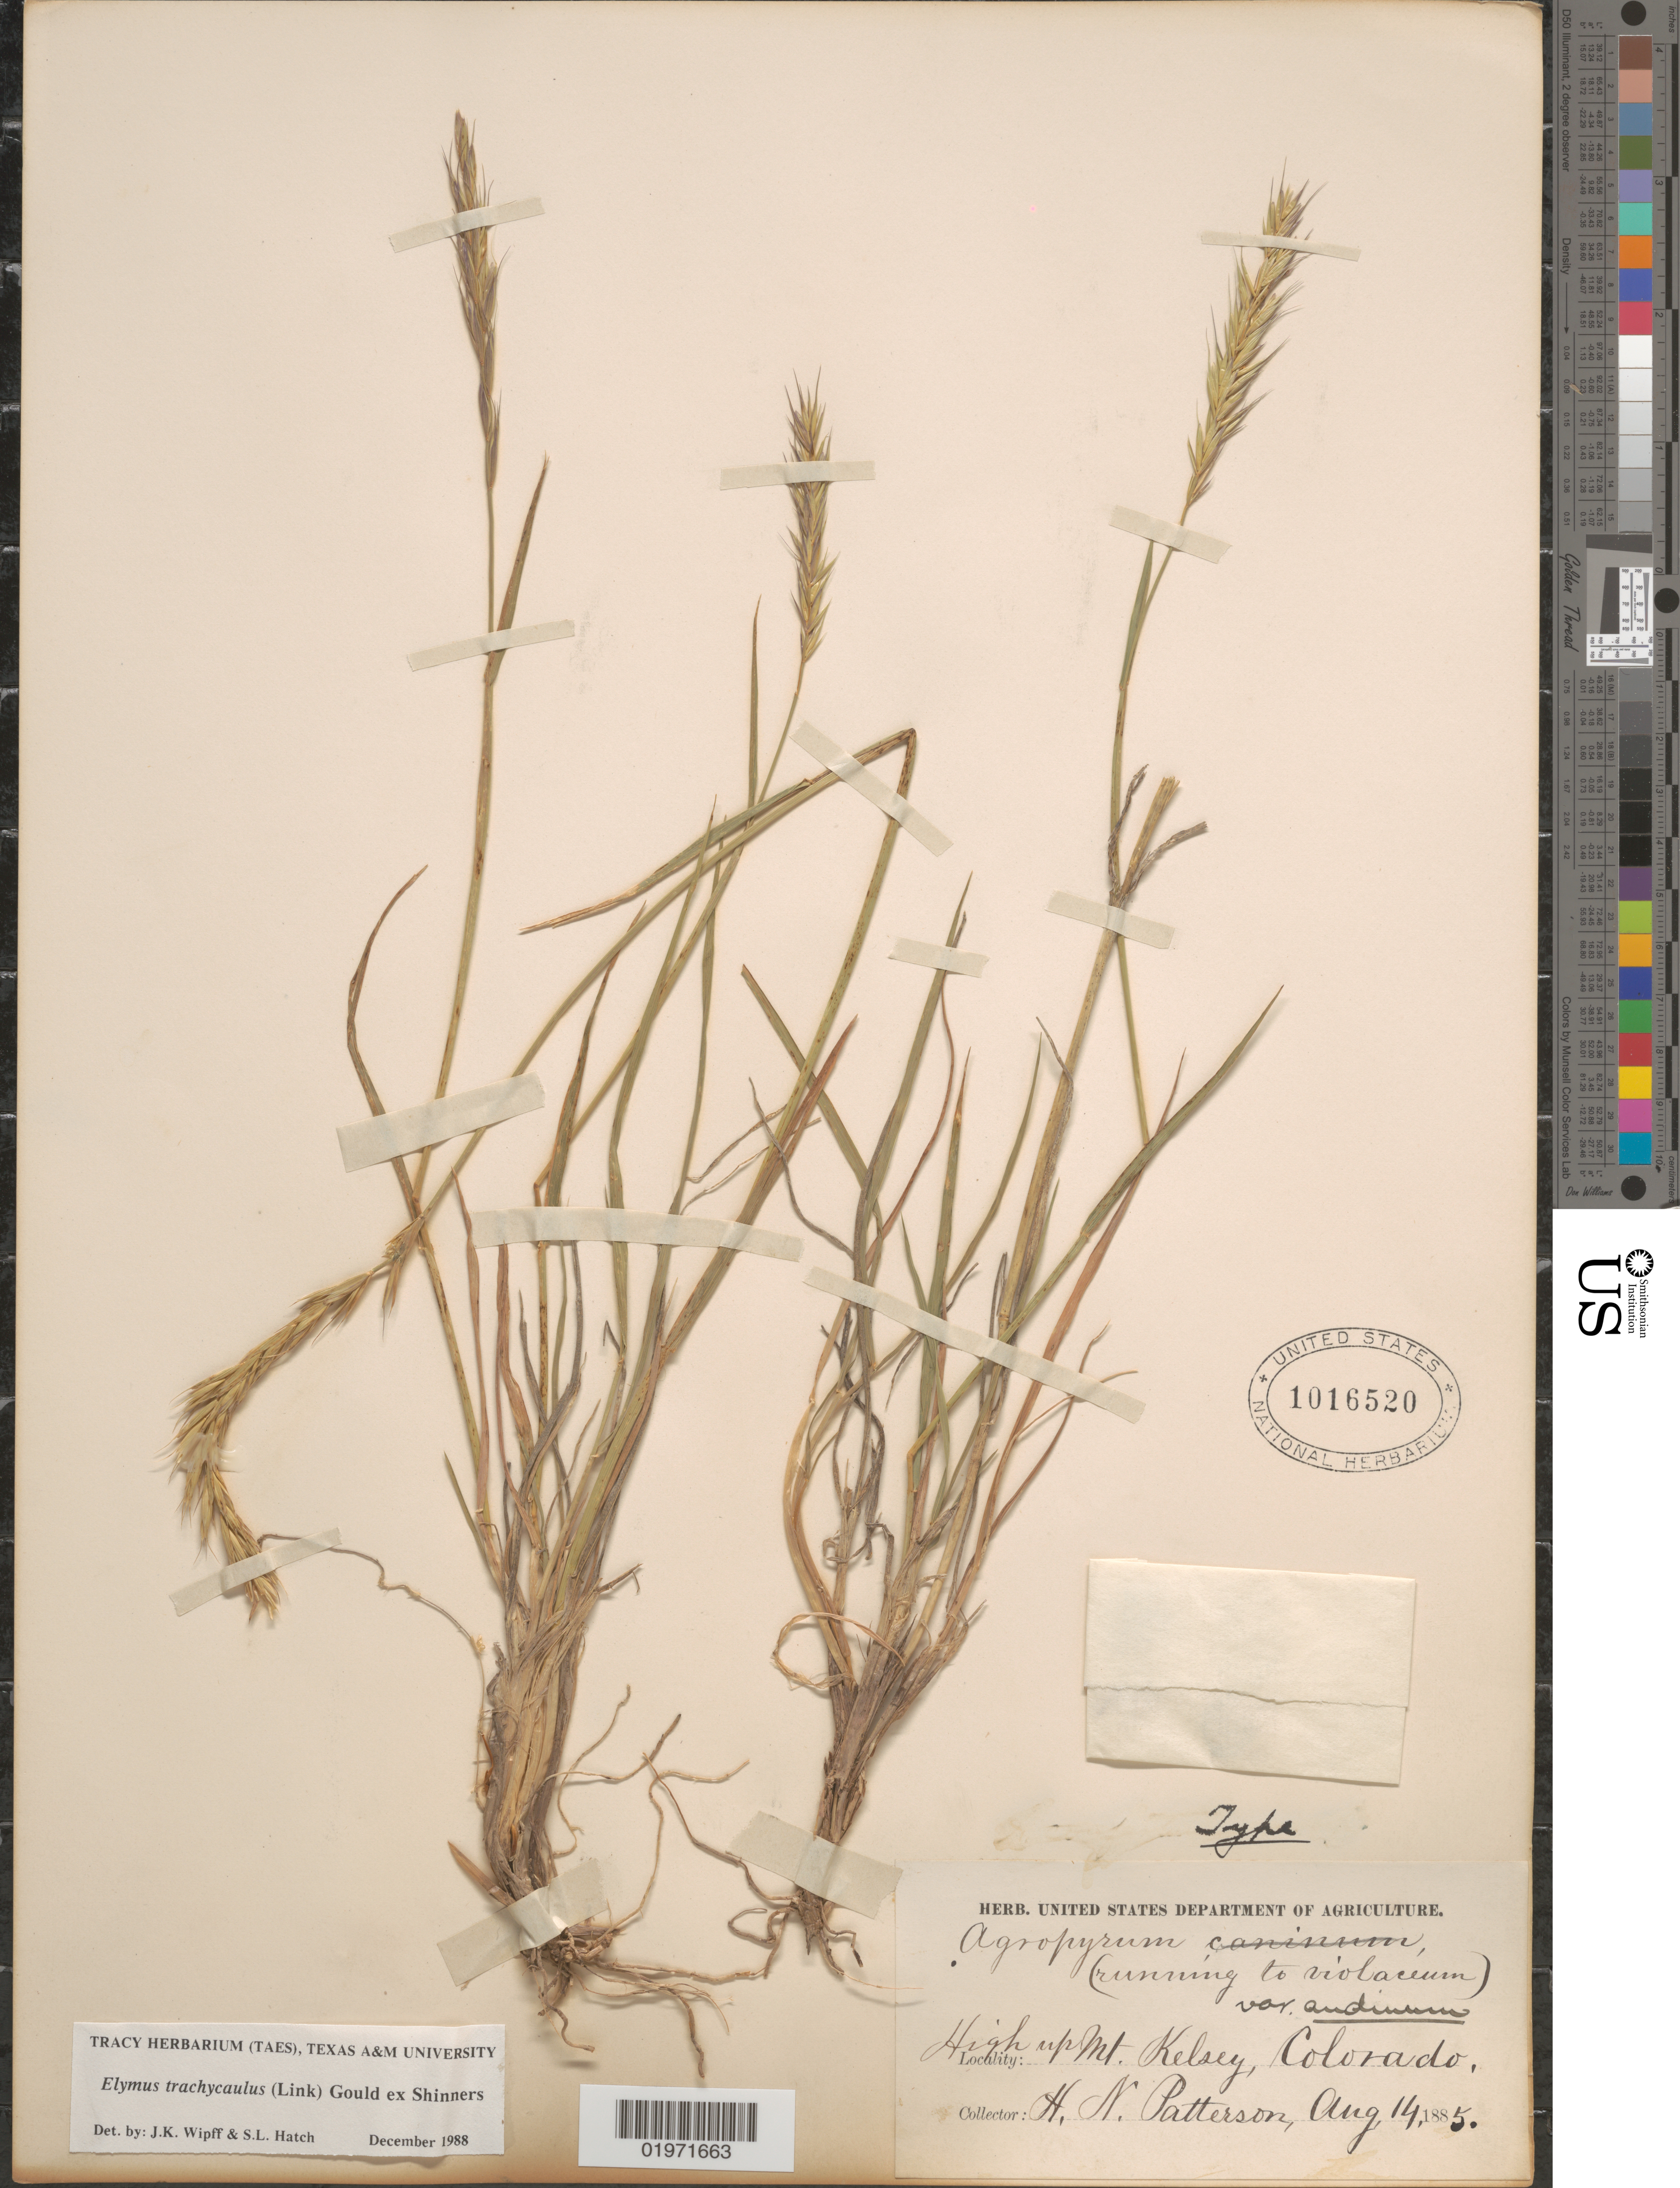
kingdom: Plantae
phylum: Tracheophyta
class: Liliopsida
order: Poales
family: Poaceae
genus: Elymus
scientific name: Elymus trachycaulus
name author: (Link) Gould ex Shinners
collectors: H. N. Patterson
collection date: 1885-08-14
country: United States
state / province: Colorado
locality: High up in Mt. Kelsey.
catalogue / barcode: US 1016520